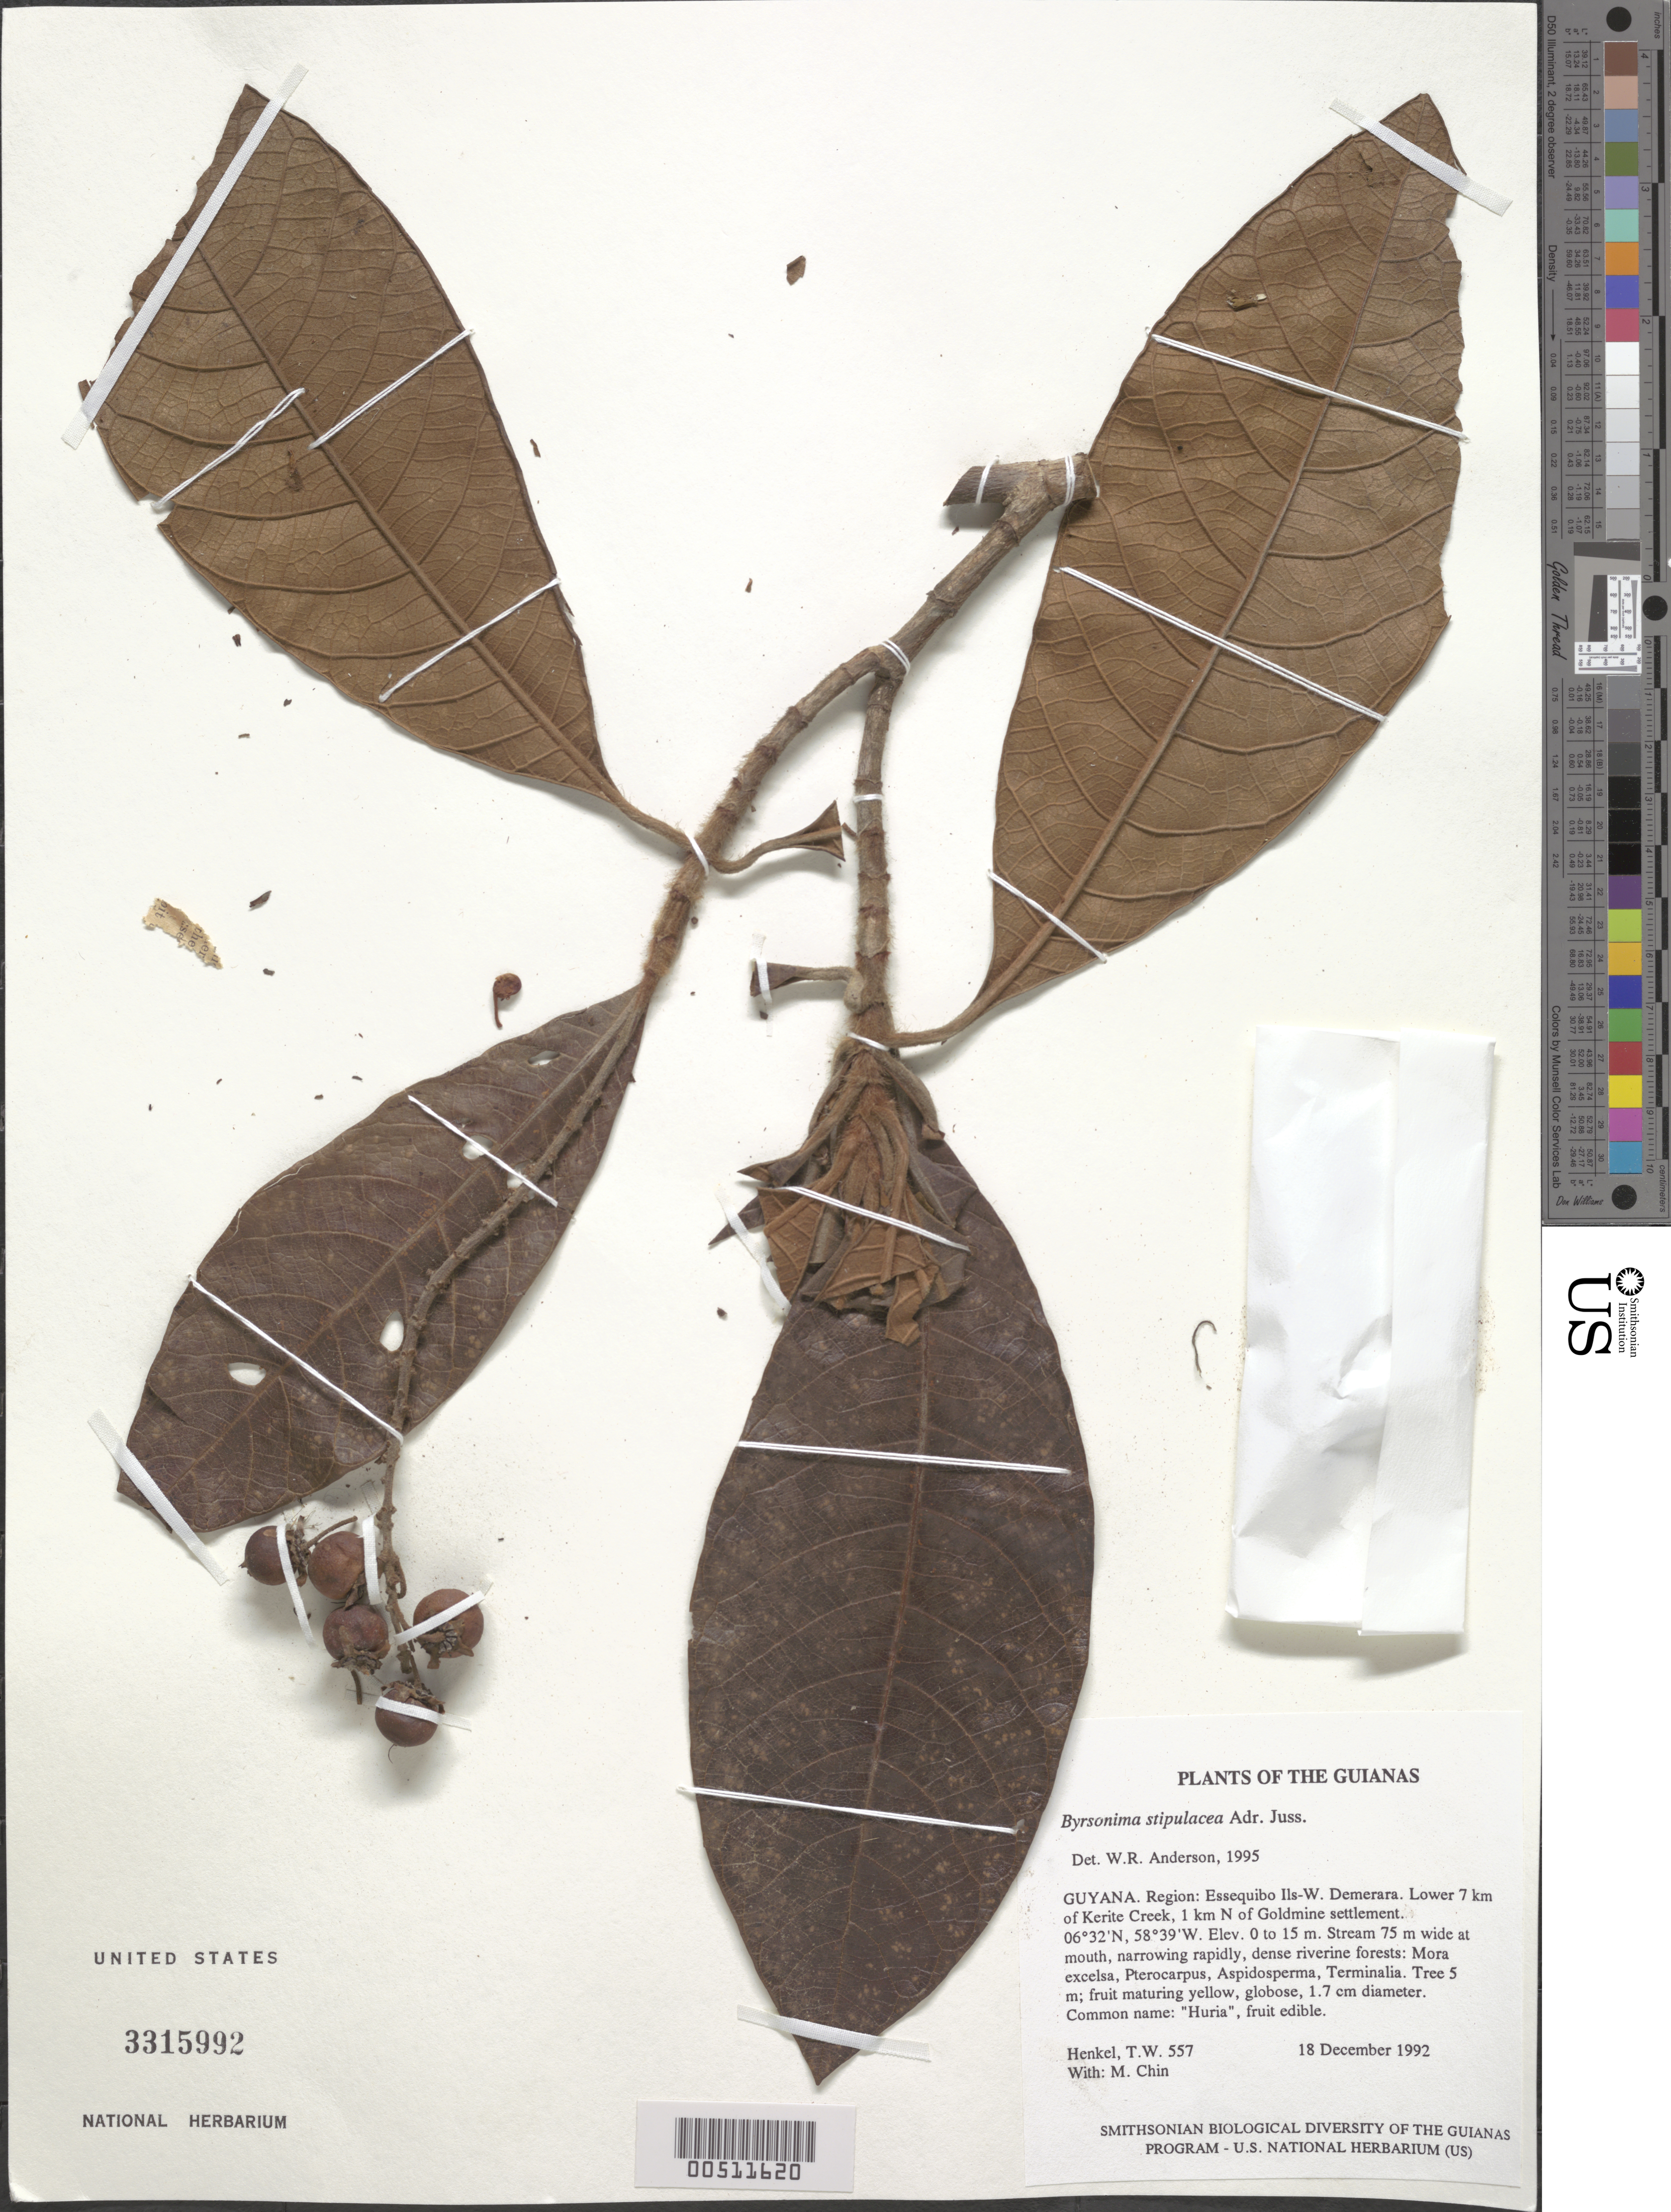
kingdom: Plantae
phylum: Tracheophyta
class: Magnoliopsida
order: Malpighiales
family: Malpighiaceae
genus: Byrsonima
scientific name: Byrsonima stipulacea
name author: A. Juss.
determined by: Anderson, W. R., (MICH), University of Michigan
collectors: T. Henkel & M. Chin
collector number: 557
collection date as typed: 18 December 1992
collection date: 1992-12-18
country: Guyana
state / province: Essequibo Isl-W. Demerara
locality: Lower 7 km of Kerite Creek, 1 km N of Goldmine settlement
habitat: Stream 75 m wide at mouth, narrowing rapidly, dense riverine forests: Mora excelsa, Pterocarpus, Aspidosperma, Terminalia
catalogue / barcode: US 3315992